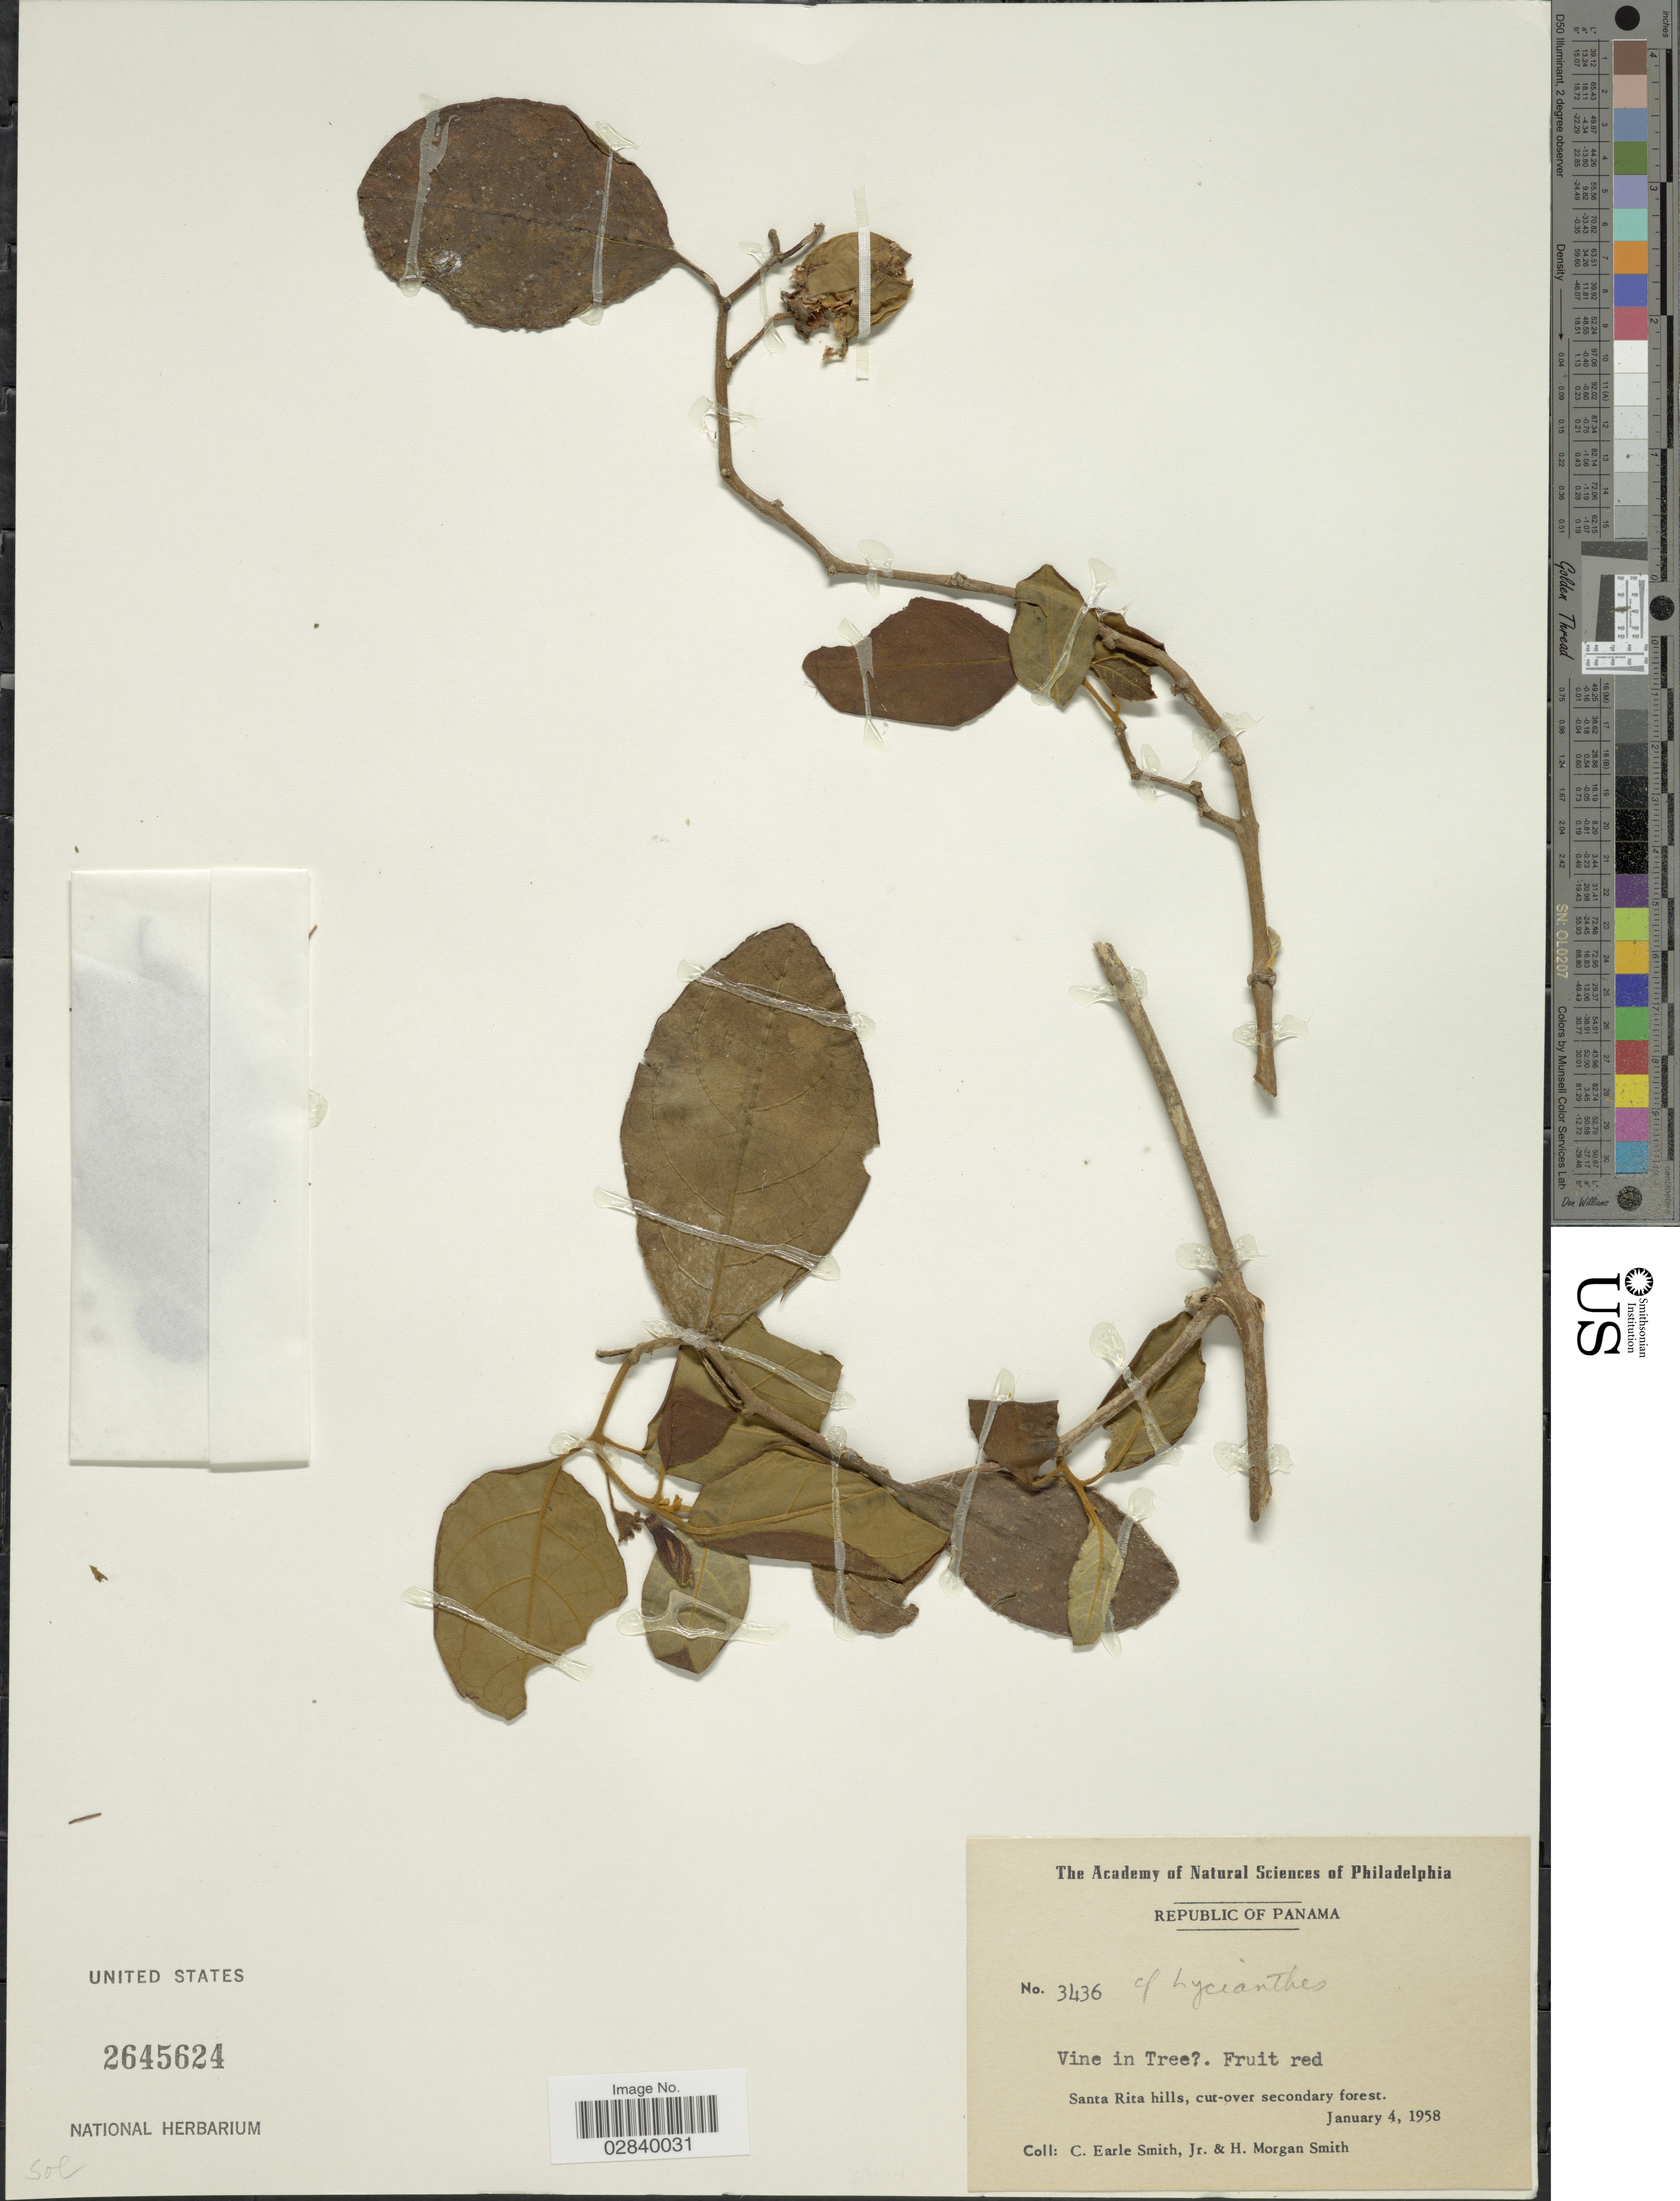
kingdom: Plantae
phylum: Tracheophyta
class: Magnoliopsida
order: Solanales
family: Solanaceae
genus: Lycianthes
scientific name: Lycianthes sp.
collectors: C. E. Smith Jr. & H. M. Smith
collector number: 3436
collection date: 1958-01-04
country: Panama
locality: Republic of Panama. Santa Rita hills.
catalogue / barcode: US 2645624